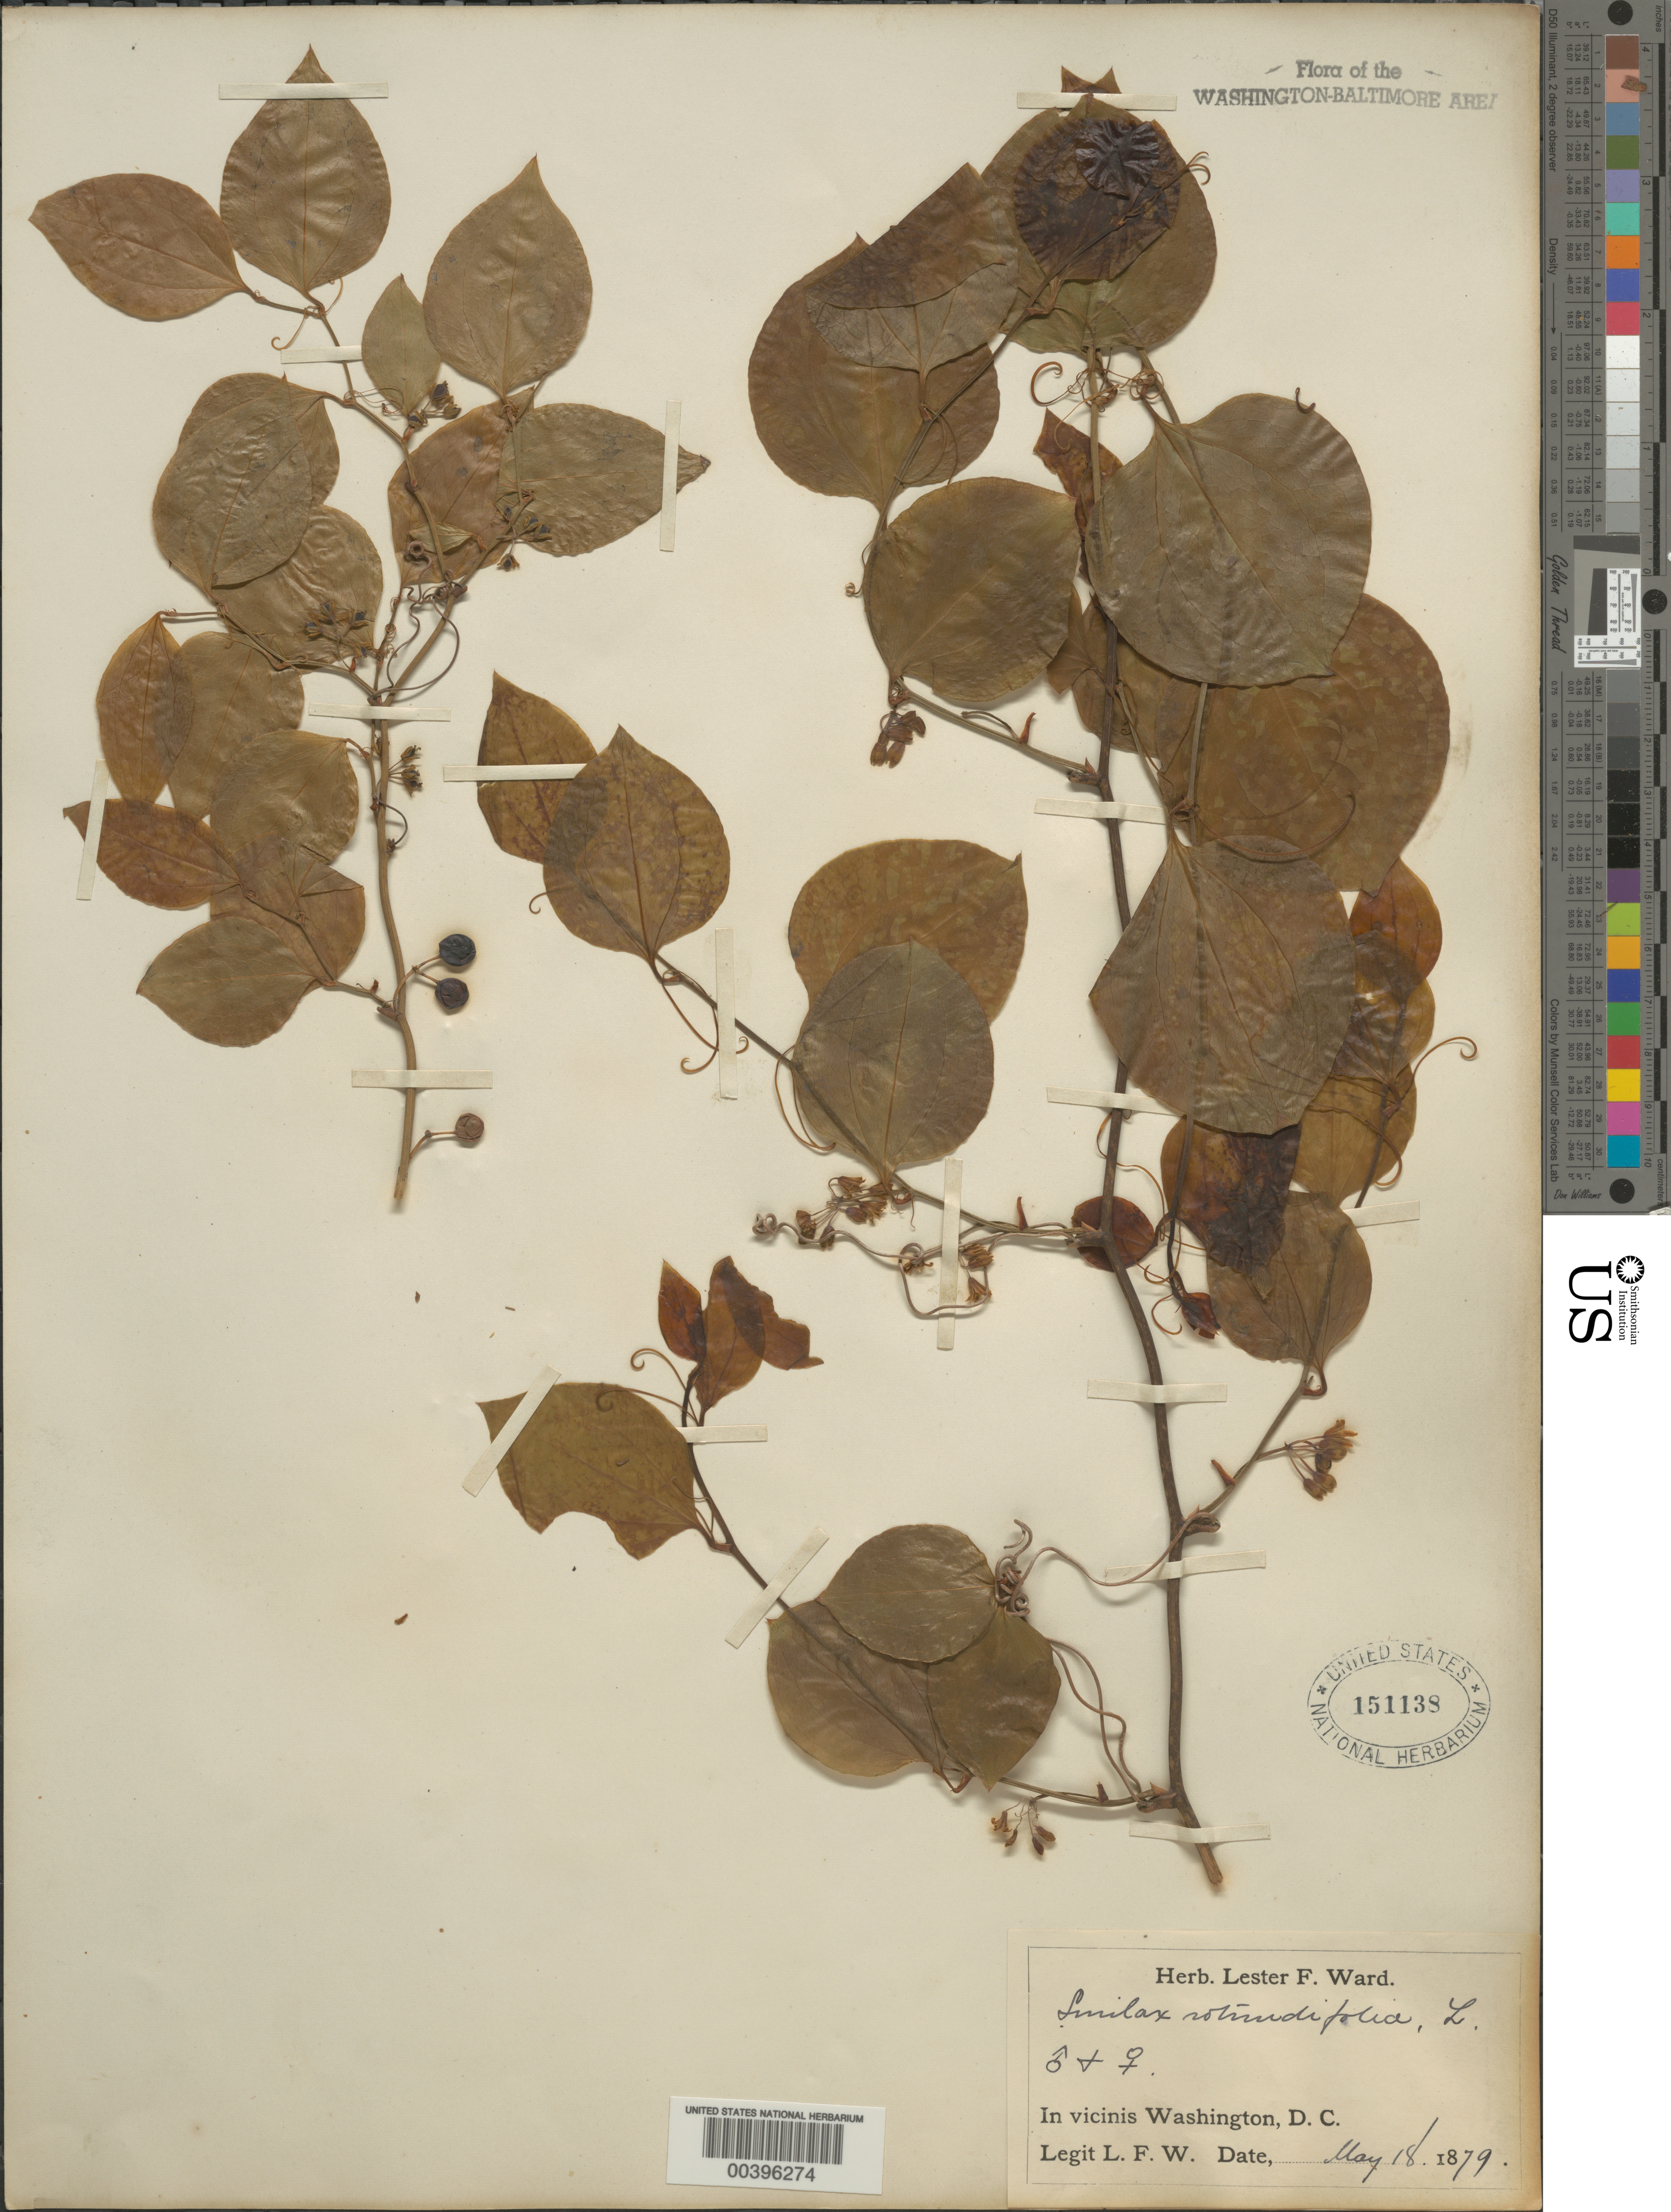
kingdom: Plantae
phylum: Tracheophyta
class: Liliopsida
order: Liliales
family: Smilacaceae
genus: Smilax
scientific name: Smilax rotundifolia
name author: L.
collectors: L. F. Ward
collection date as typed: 18 May 1879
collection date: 1879-05-18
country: United States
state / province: District of Columbia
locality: Washington DC area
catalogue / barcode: US 151138